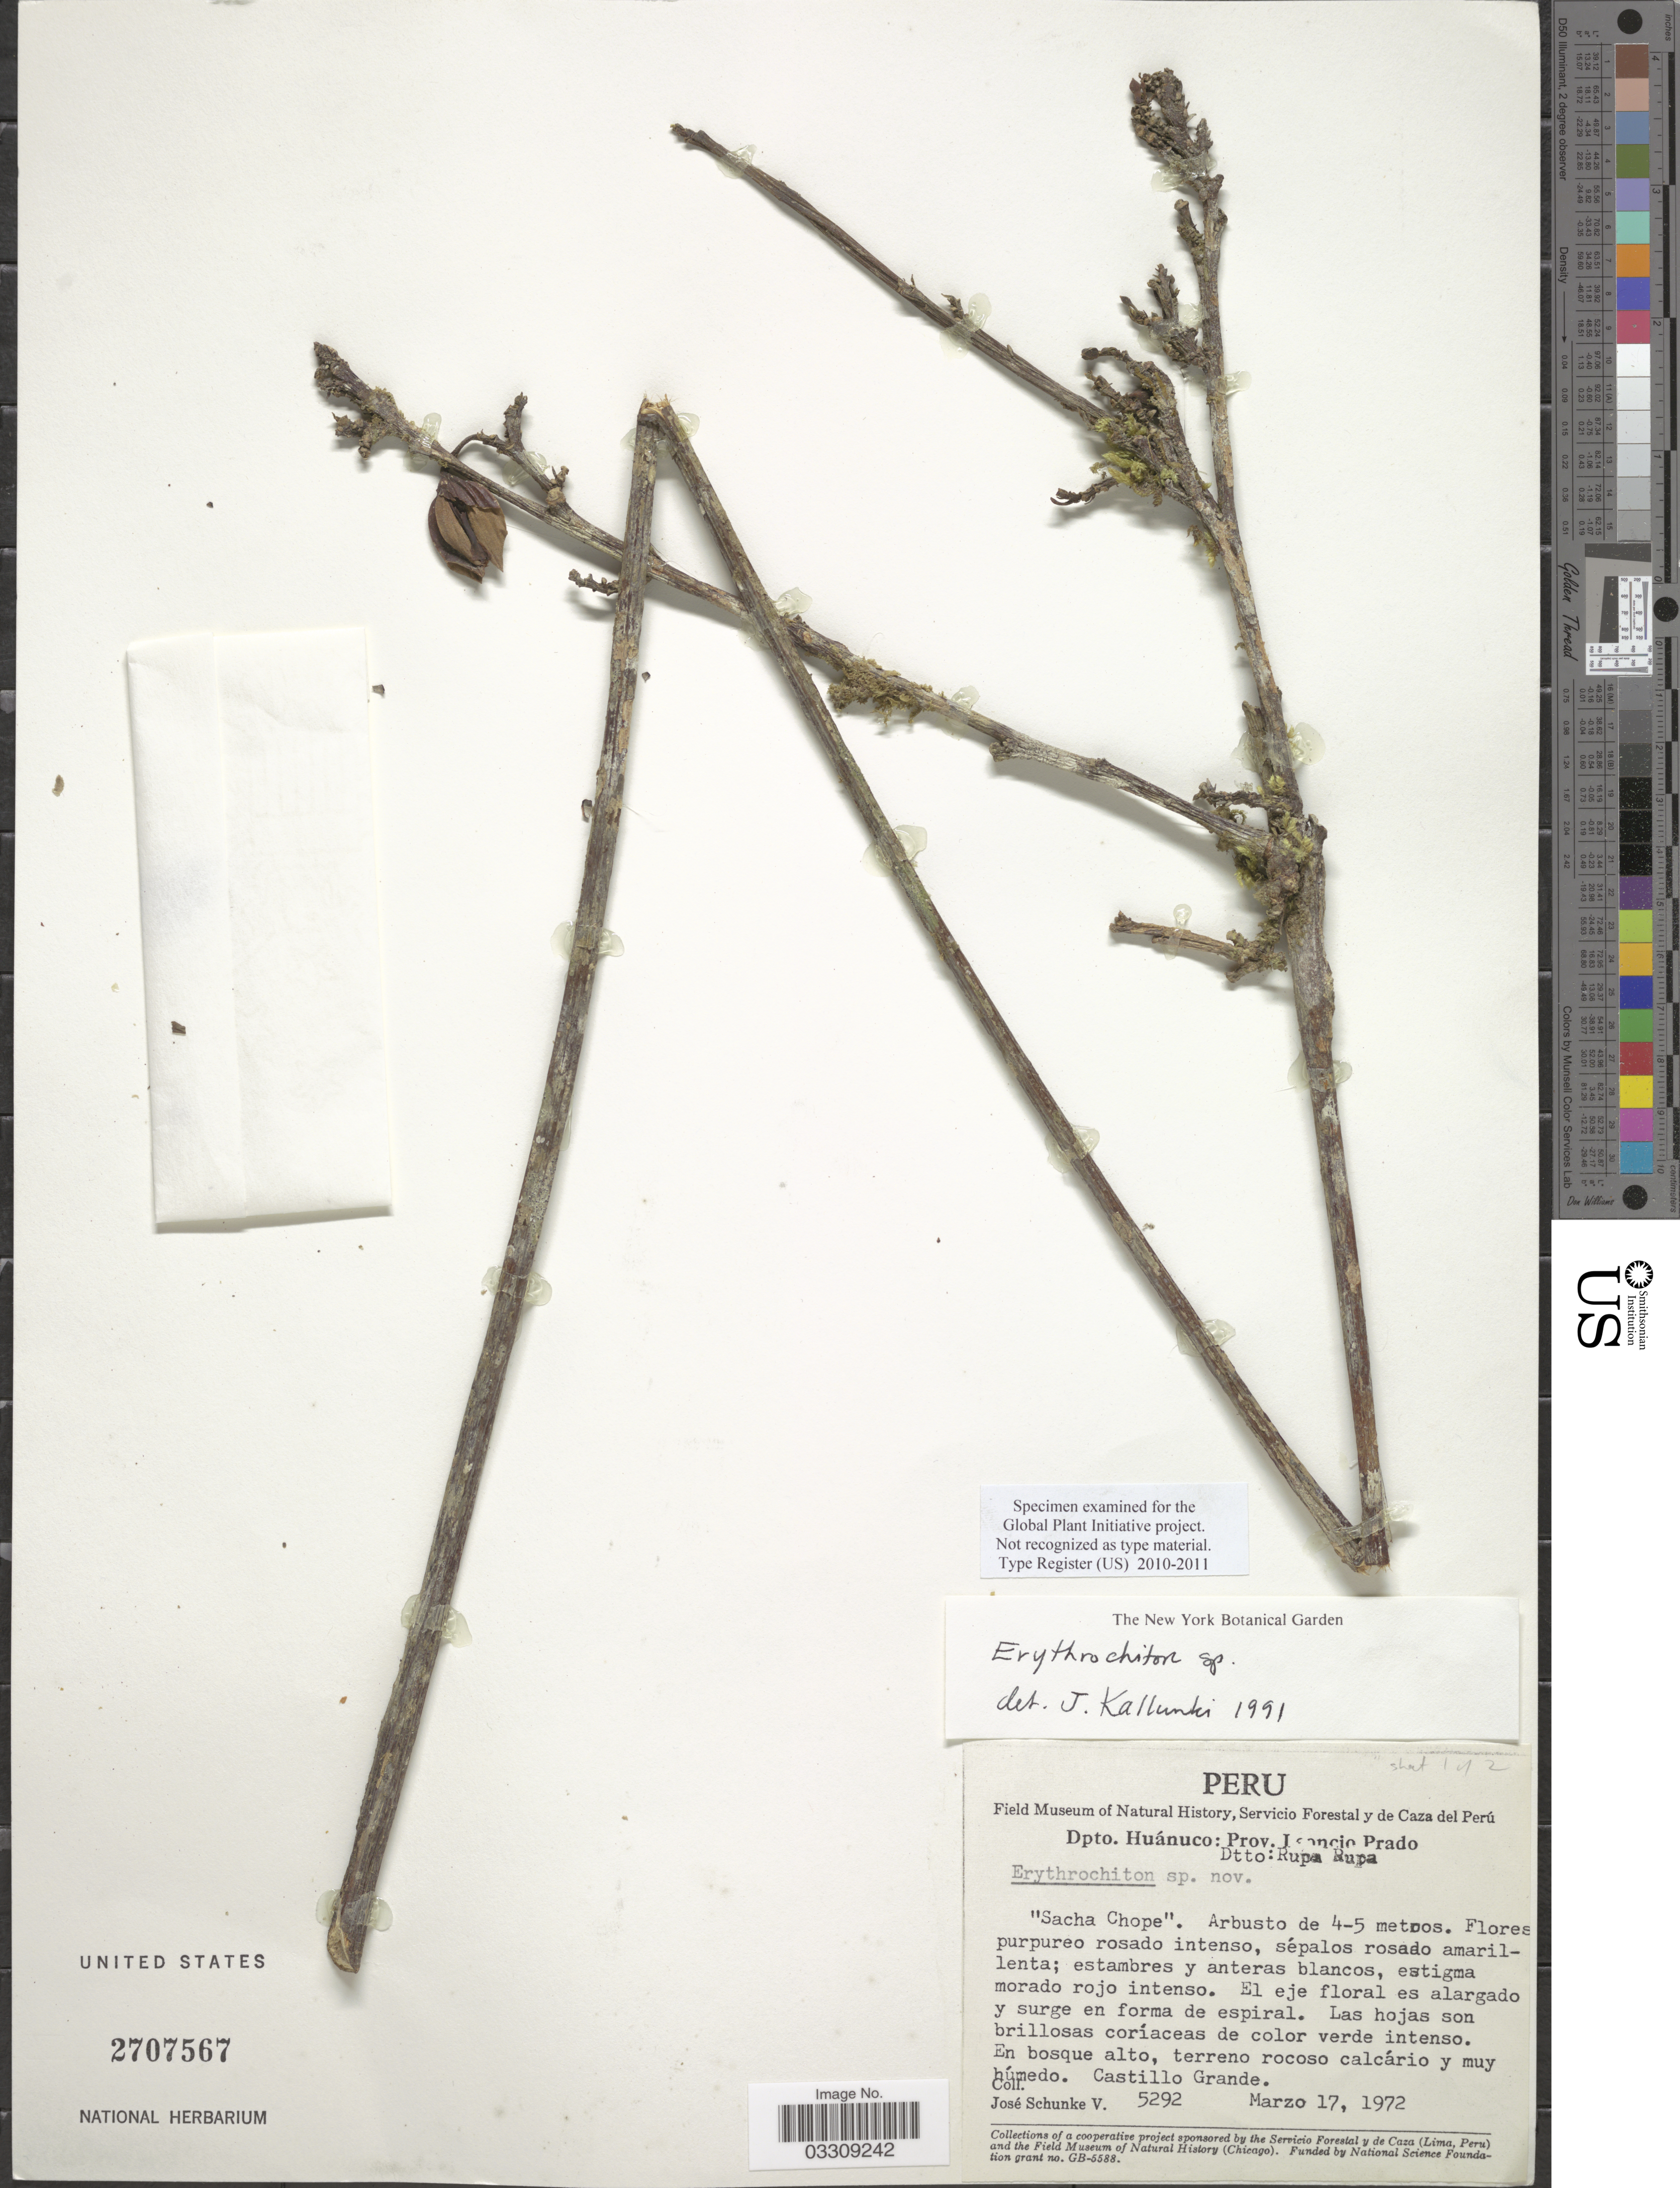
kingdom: Plantae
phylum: Tracheophyta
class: Magnoliopsida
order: Sapindales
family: Rutaceae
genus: Erythrochiton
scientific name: Erythrochiton sp. nov.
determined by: Londoño-Echeverri, Y.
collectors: J. Schunke Vigo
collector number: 5292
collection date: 1972-03-17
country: Peru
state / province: Huánuco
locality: Dpto. Huánuco: Prov. Ignacio Prado. Dtto: Rupa Rupa. Castillo Grande.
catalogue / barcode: US 2707567